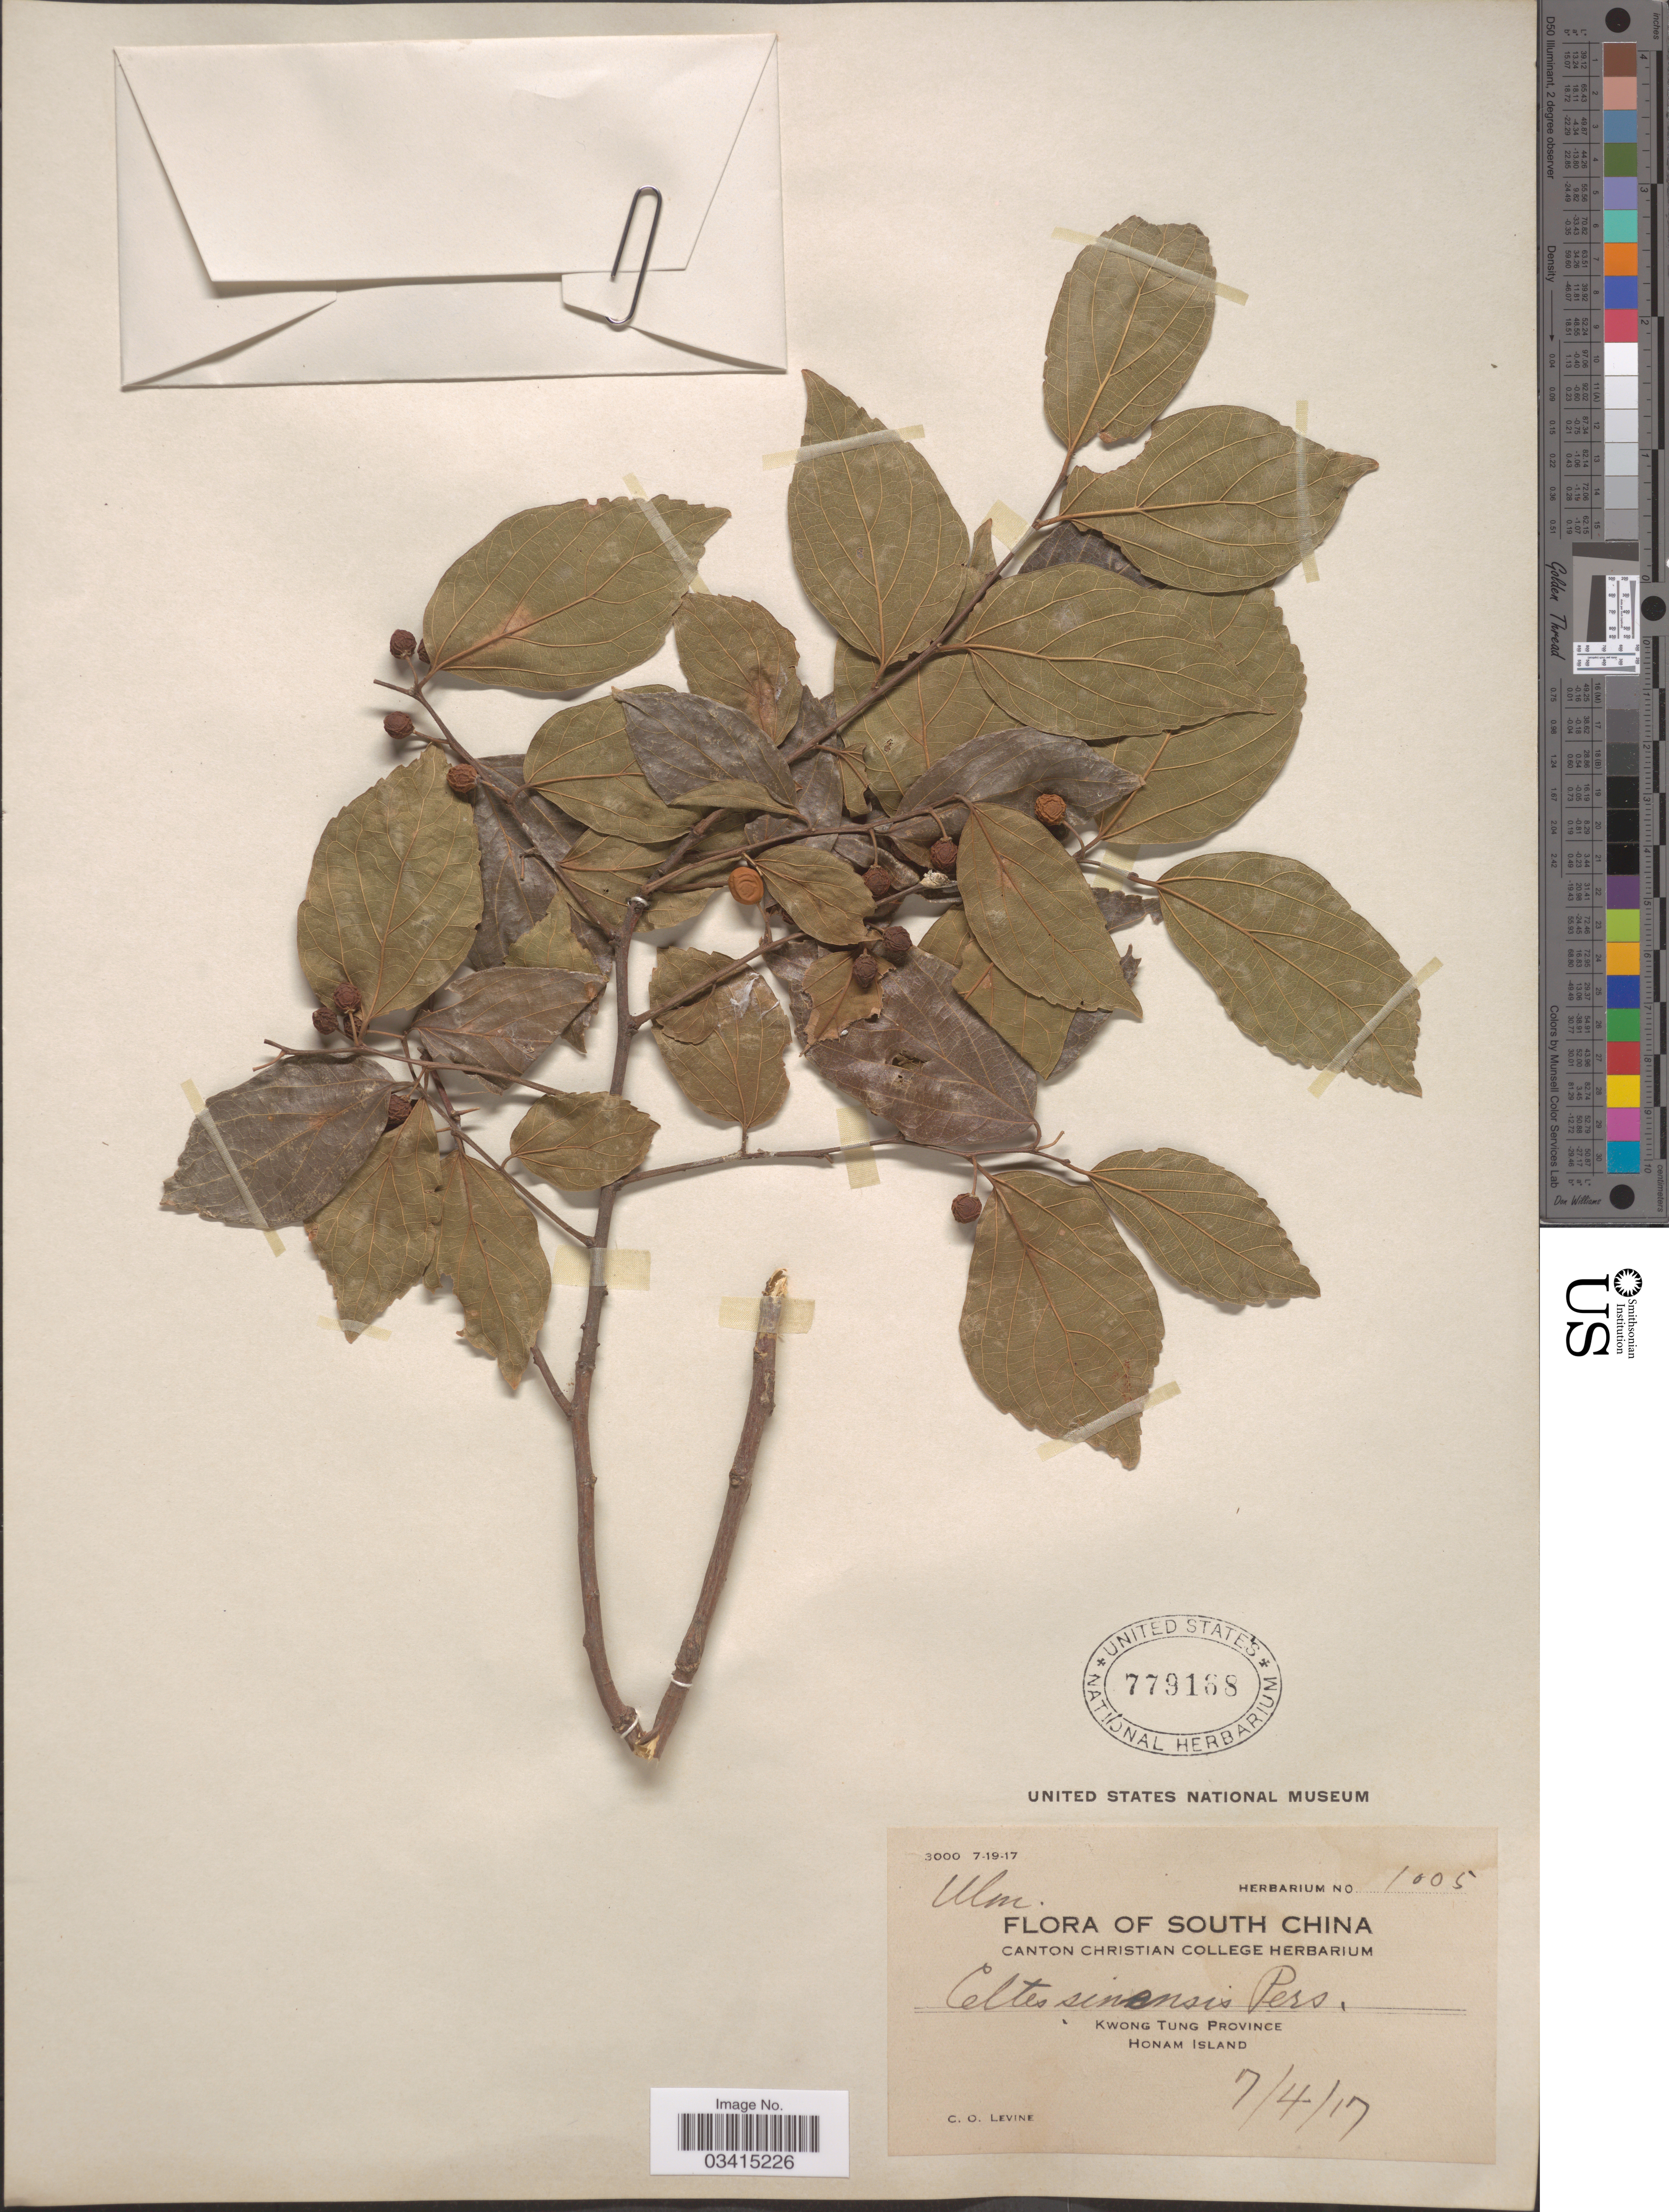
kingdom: Plantae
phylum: Tracheophyta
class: Magnoliopsida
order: Rosales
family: Cannabaceae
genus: Celtis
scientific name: Celtis sinensis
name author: Pers.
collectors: C. O. Levine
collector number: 1005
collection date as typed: Transcribed d/m/y: 7/4/17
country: China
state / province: Guangdong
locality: South China. Kwong Tung Province. Honam Island.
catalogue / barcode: US 779168